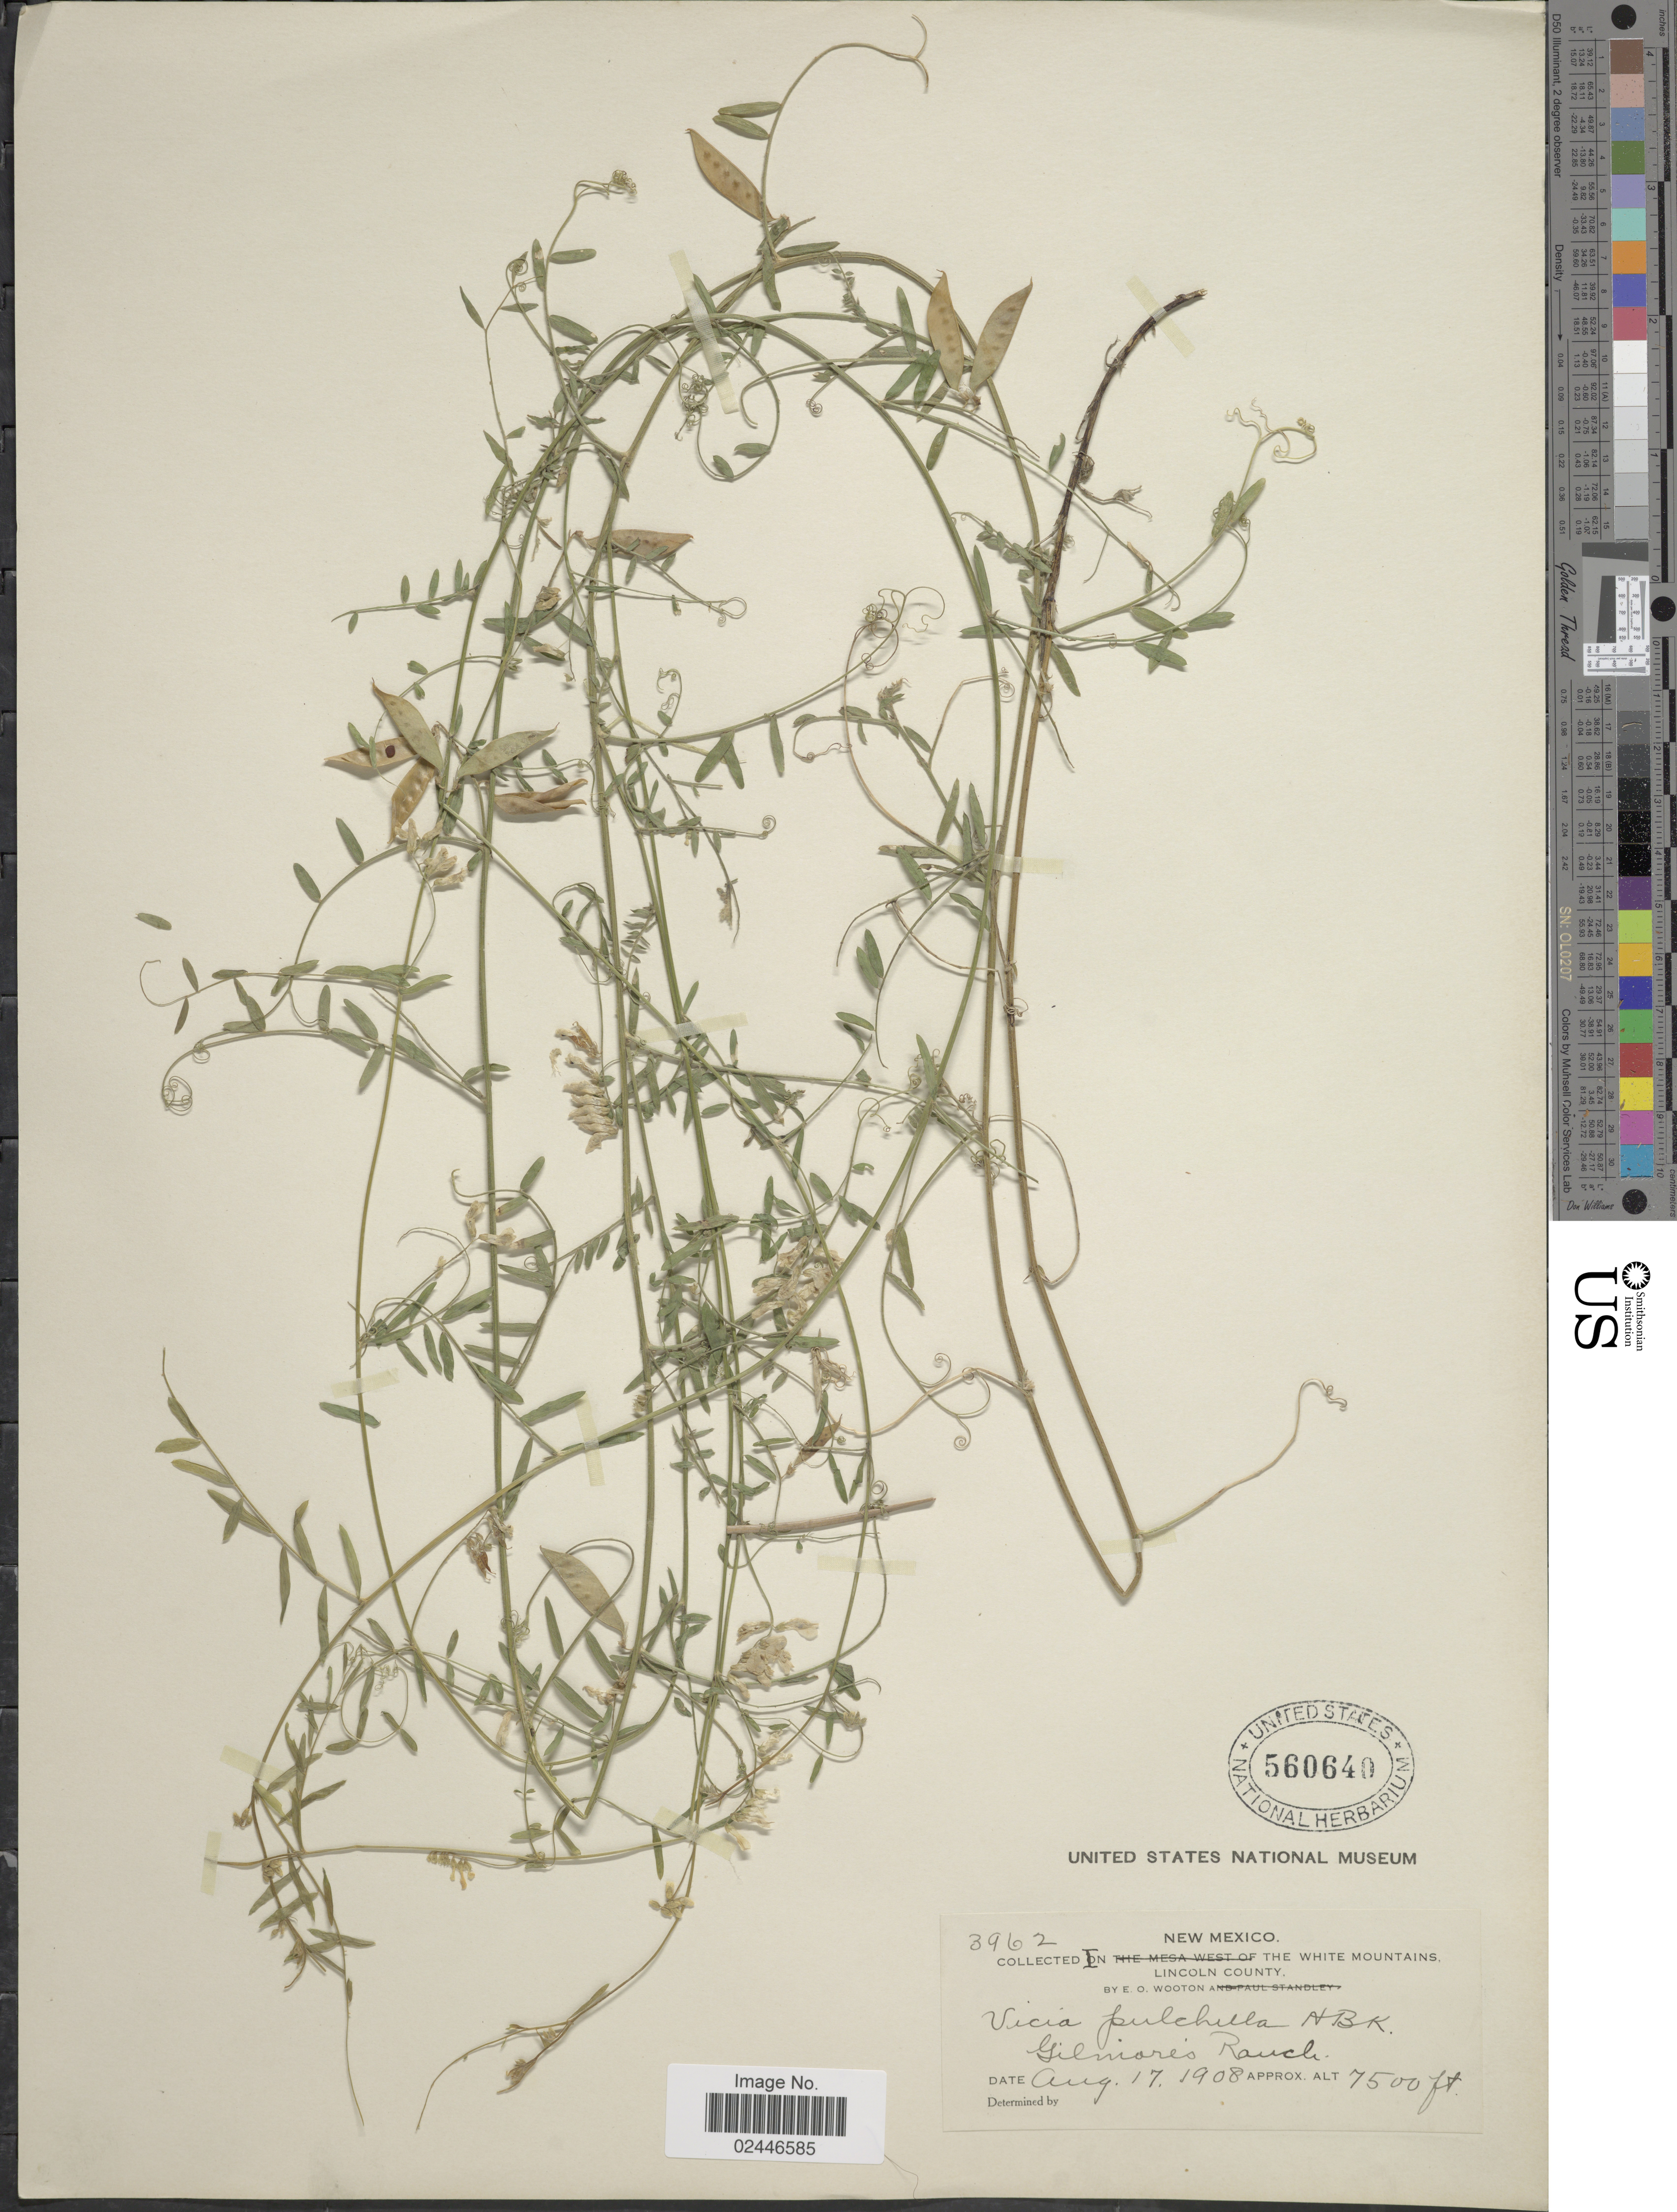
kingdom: Plantae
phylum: Tracheophyta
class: Magnoliopsida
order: Fabales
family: Fabaceae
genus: Vicia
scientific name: Vicia pulchella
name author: Kunth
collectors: E. O. Wooton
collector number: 3962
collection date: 1908-08-17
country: United States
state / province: New Mexico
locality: White Mountains, Lincoln County, Gilmores Ranch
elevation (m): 2286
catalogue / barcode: US 560640